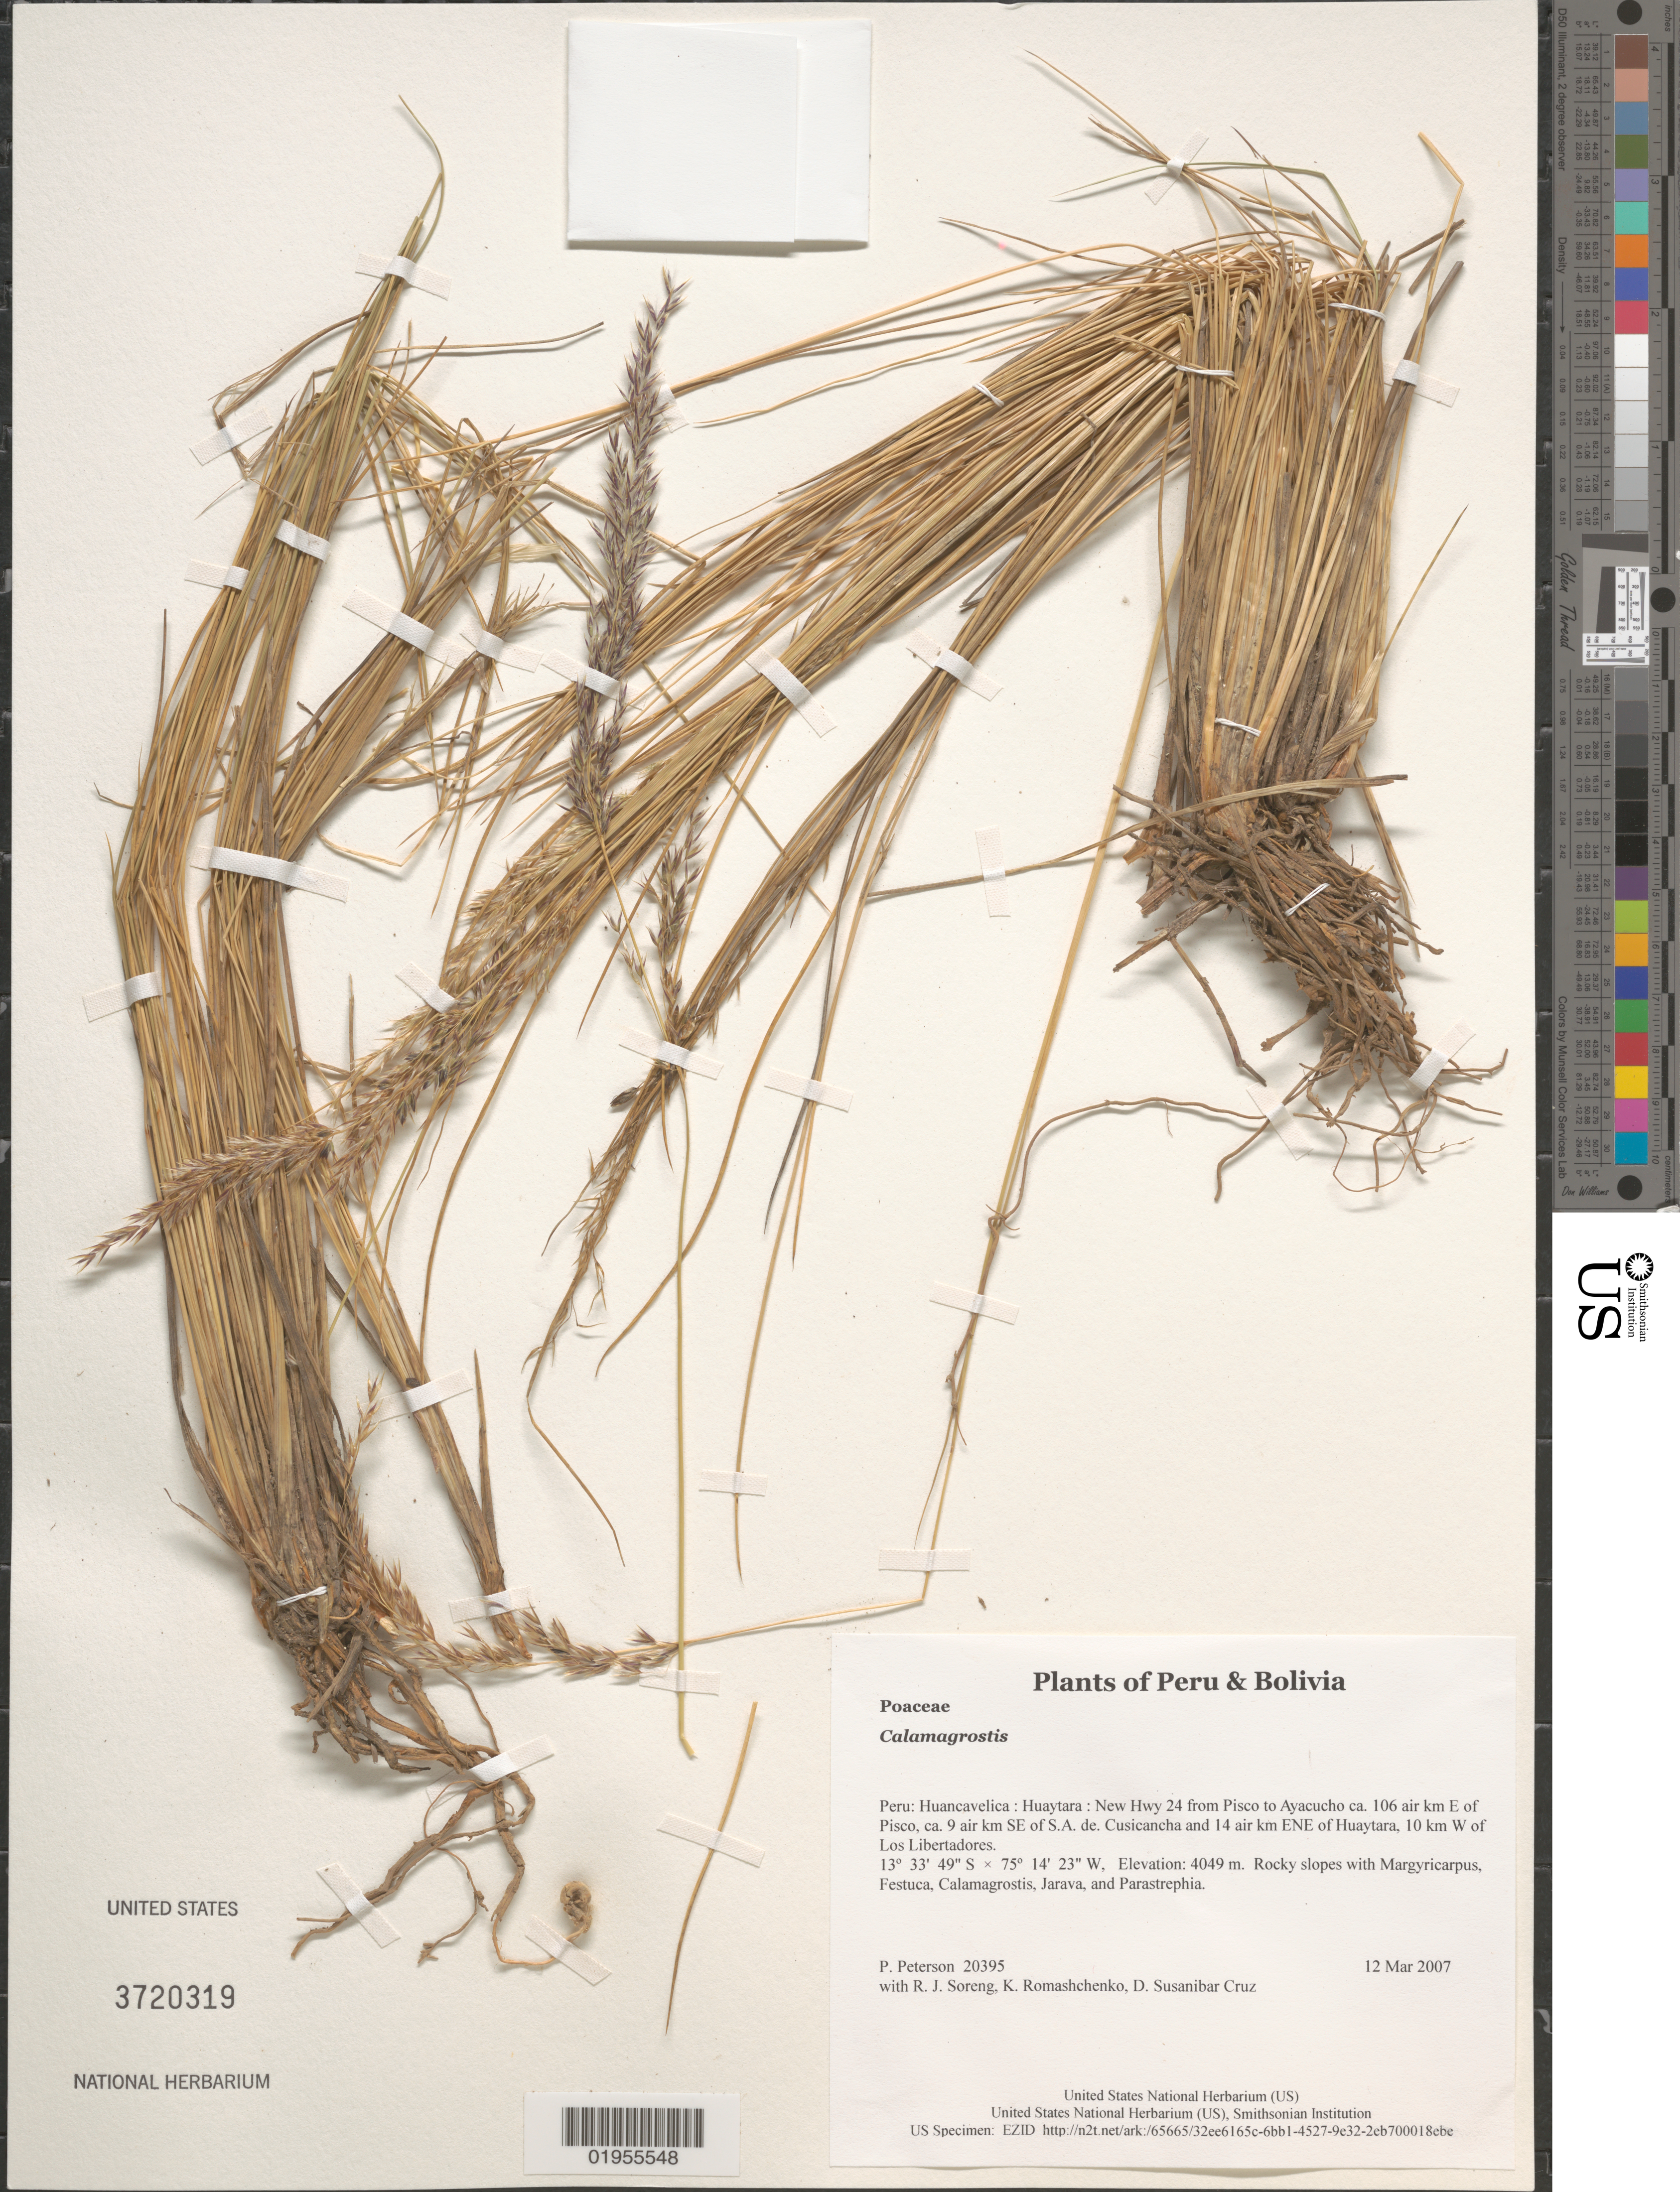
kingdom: Plantae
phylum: Tracheophyta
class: Liliopsida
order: Poales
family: Poaceae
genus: Calamagrostis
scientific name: Calamagrostis sp.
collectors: P. M. Peterson, R. J. Soreng, K. Romashchenko & D. Susanibar Cruz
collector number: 20395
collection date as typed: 12 Mar 2007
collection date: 2007-03-12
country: Peru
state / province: Huancavelica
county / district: Huaytara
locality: New Hwy 24 from Pisco to Ayacucho ca. 106 air km E of Pisco, ca. 9 air km SE of S.A. de. Cusicancha and 14 air km ENE of Huaytara, 10 km W of Los Libertadores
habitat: Rocky slopes with Margyricarpus, Festuca, Calamagrostis, Jarava, and Parastrephia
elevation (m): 4049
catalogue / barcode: US 3720319